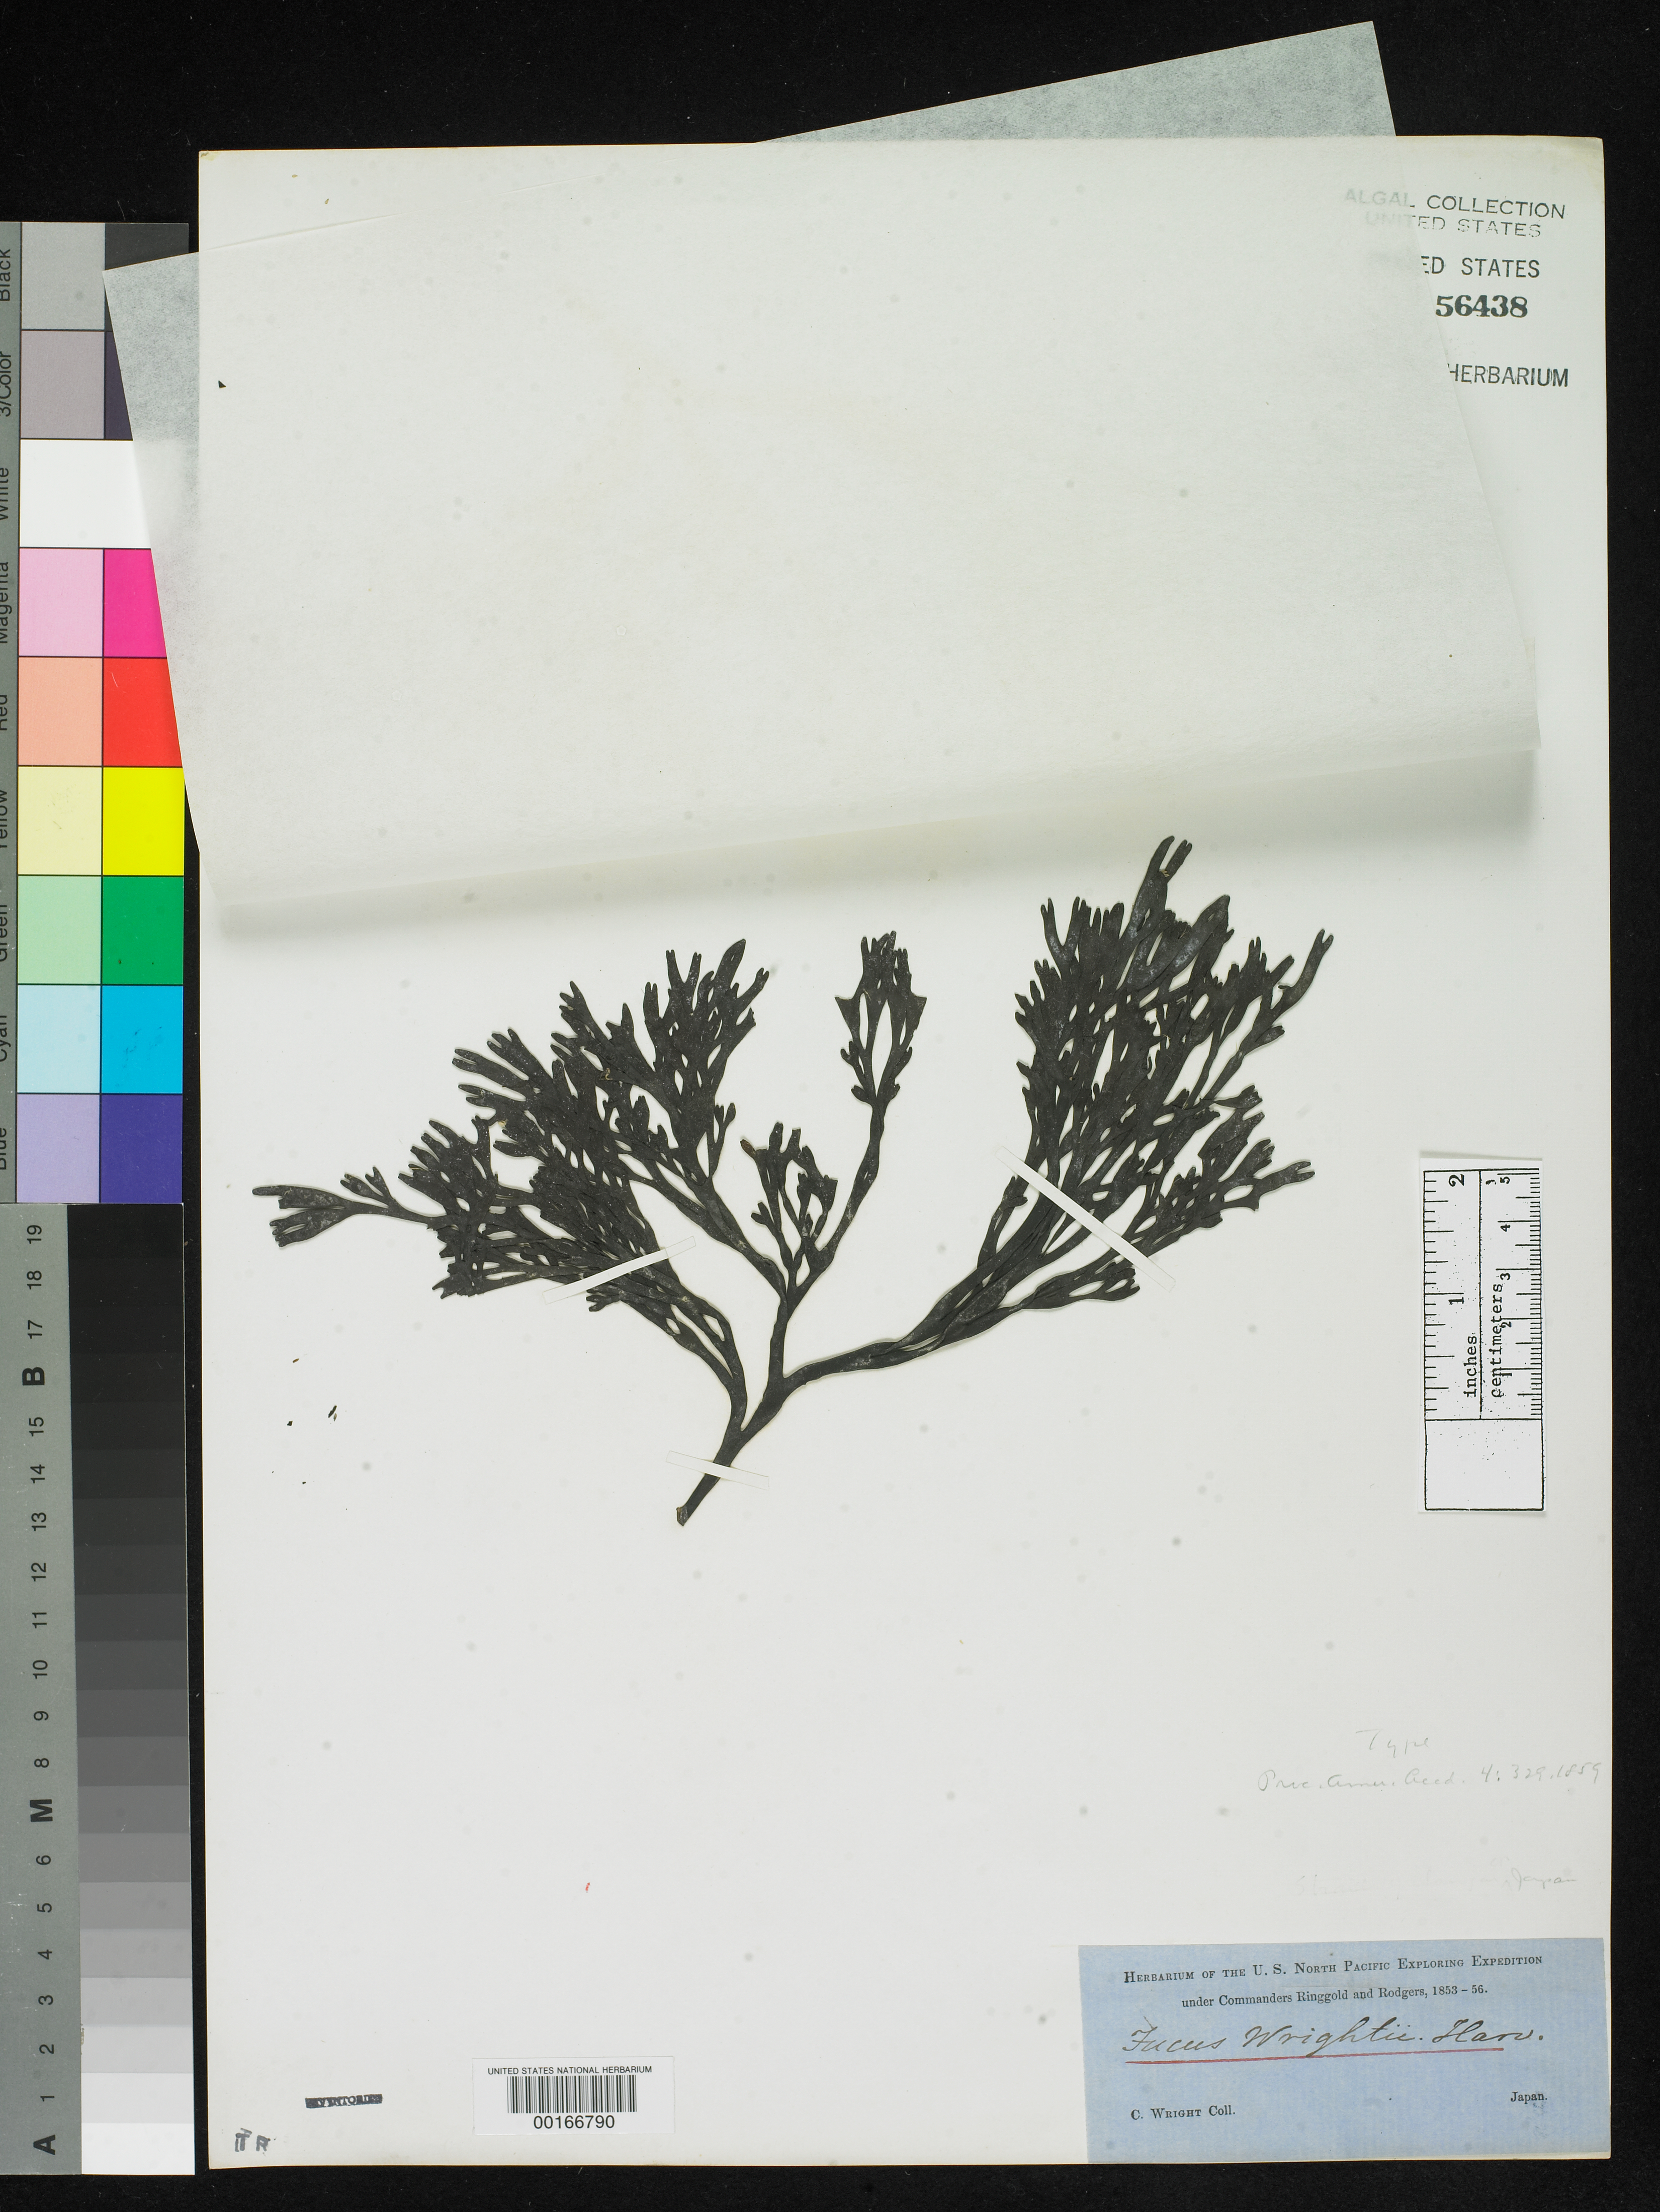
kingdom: Chromista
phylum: Ochrophyta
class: Phaeophyceae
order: Fucales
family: Fucaceae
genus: Fucus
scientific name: Fucus wrightii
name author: Harv.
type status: Syntype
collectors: C. Wright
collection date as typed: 18--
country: Japan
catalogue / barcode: US 56438